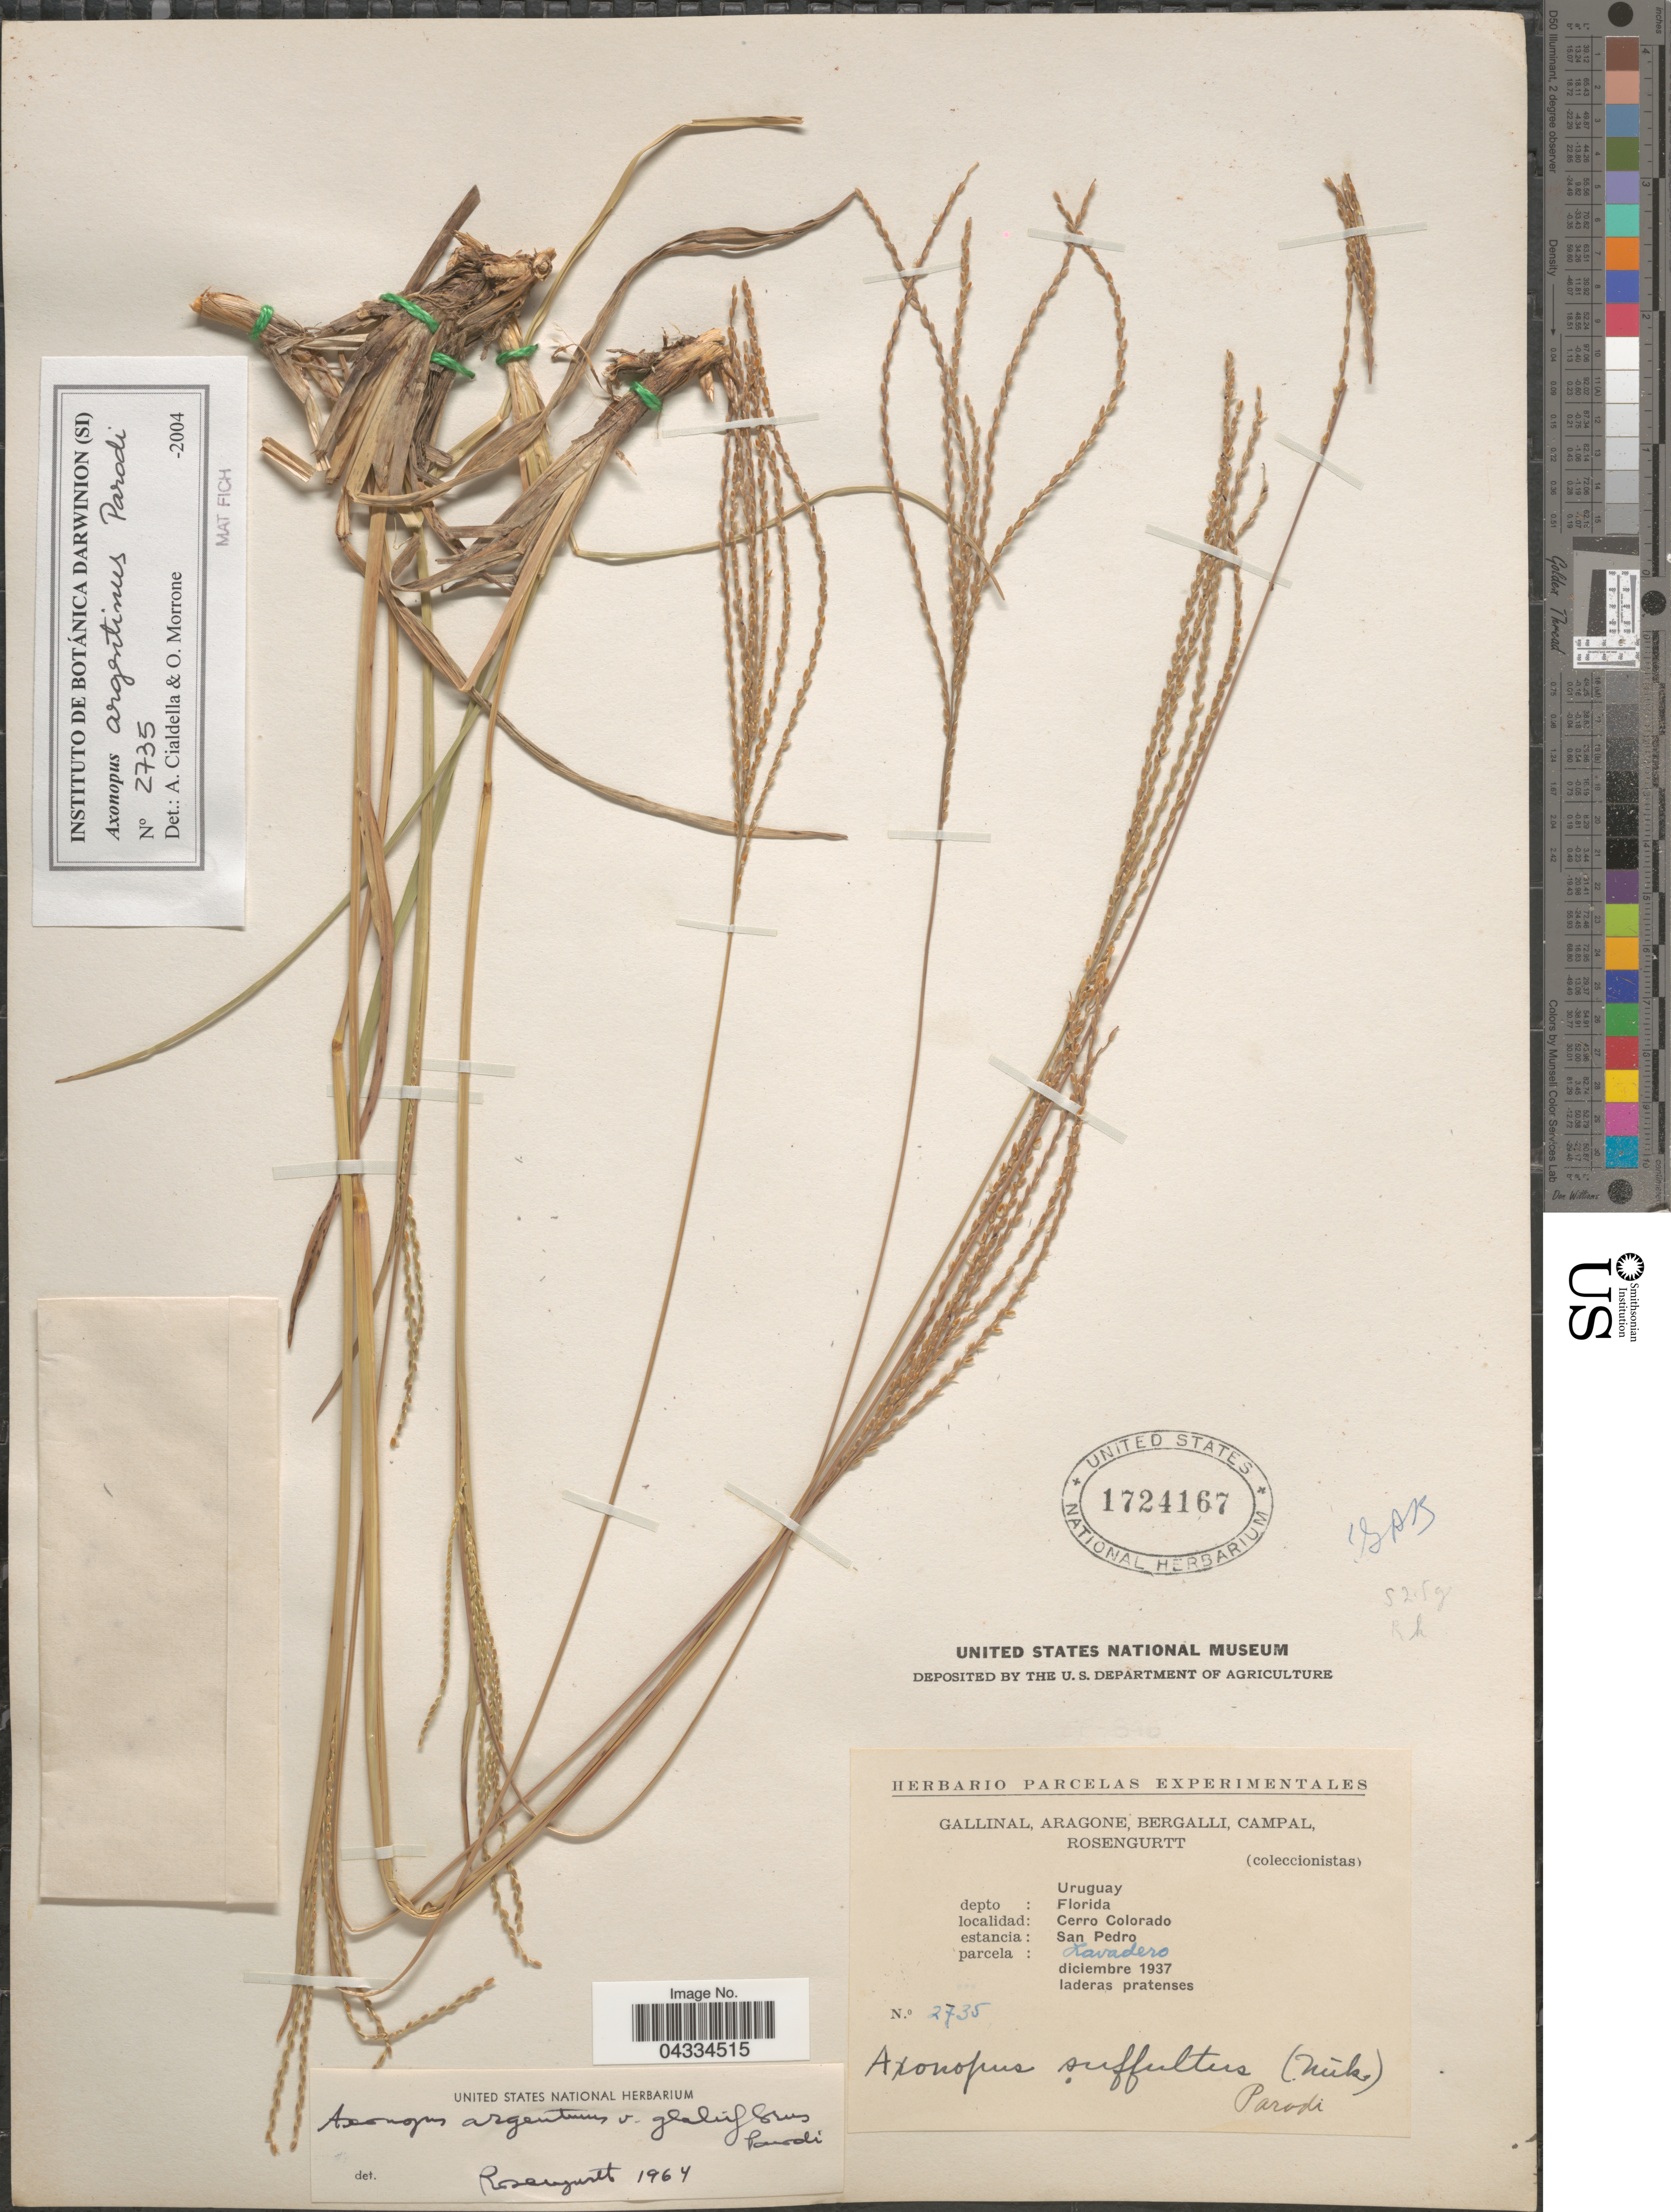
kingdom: Plantae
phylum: Tracheophyta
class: Liliopsida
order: Poales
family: Poaceae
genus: Axonopus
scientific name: Axonopus argentinus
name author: Parodi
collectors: -. Gallinal, -- Aragone, -- Bergalli, -- Campal & Rosengurtt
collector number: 2735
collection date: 1937-12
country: Uruguay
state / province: Florida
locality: Depto: Florida. Cerro Colorado. Estancia: San Pedro. Parcela: Lavadero.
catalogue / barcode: US 1724167